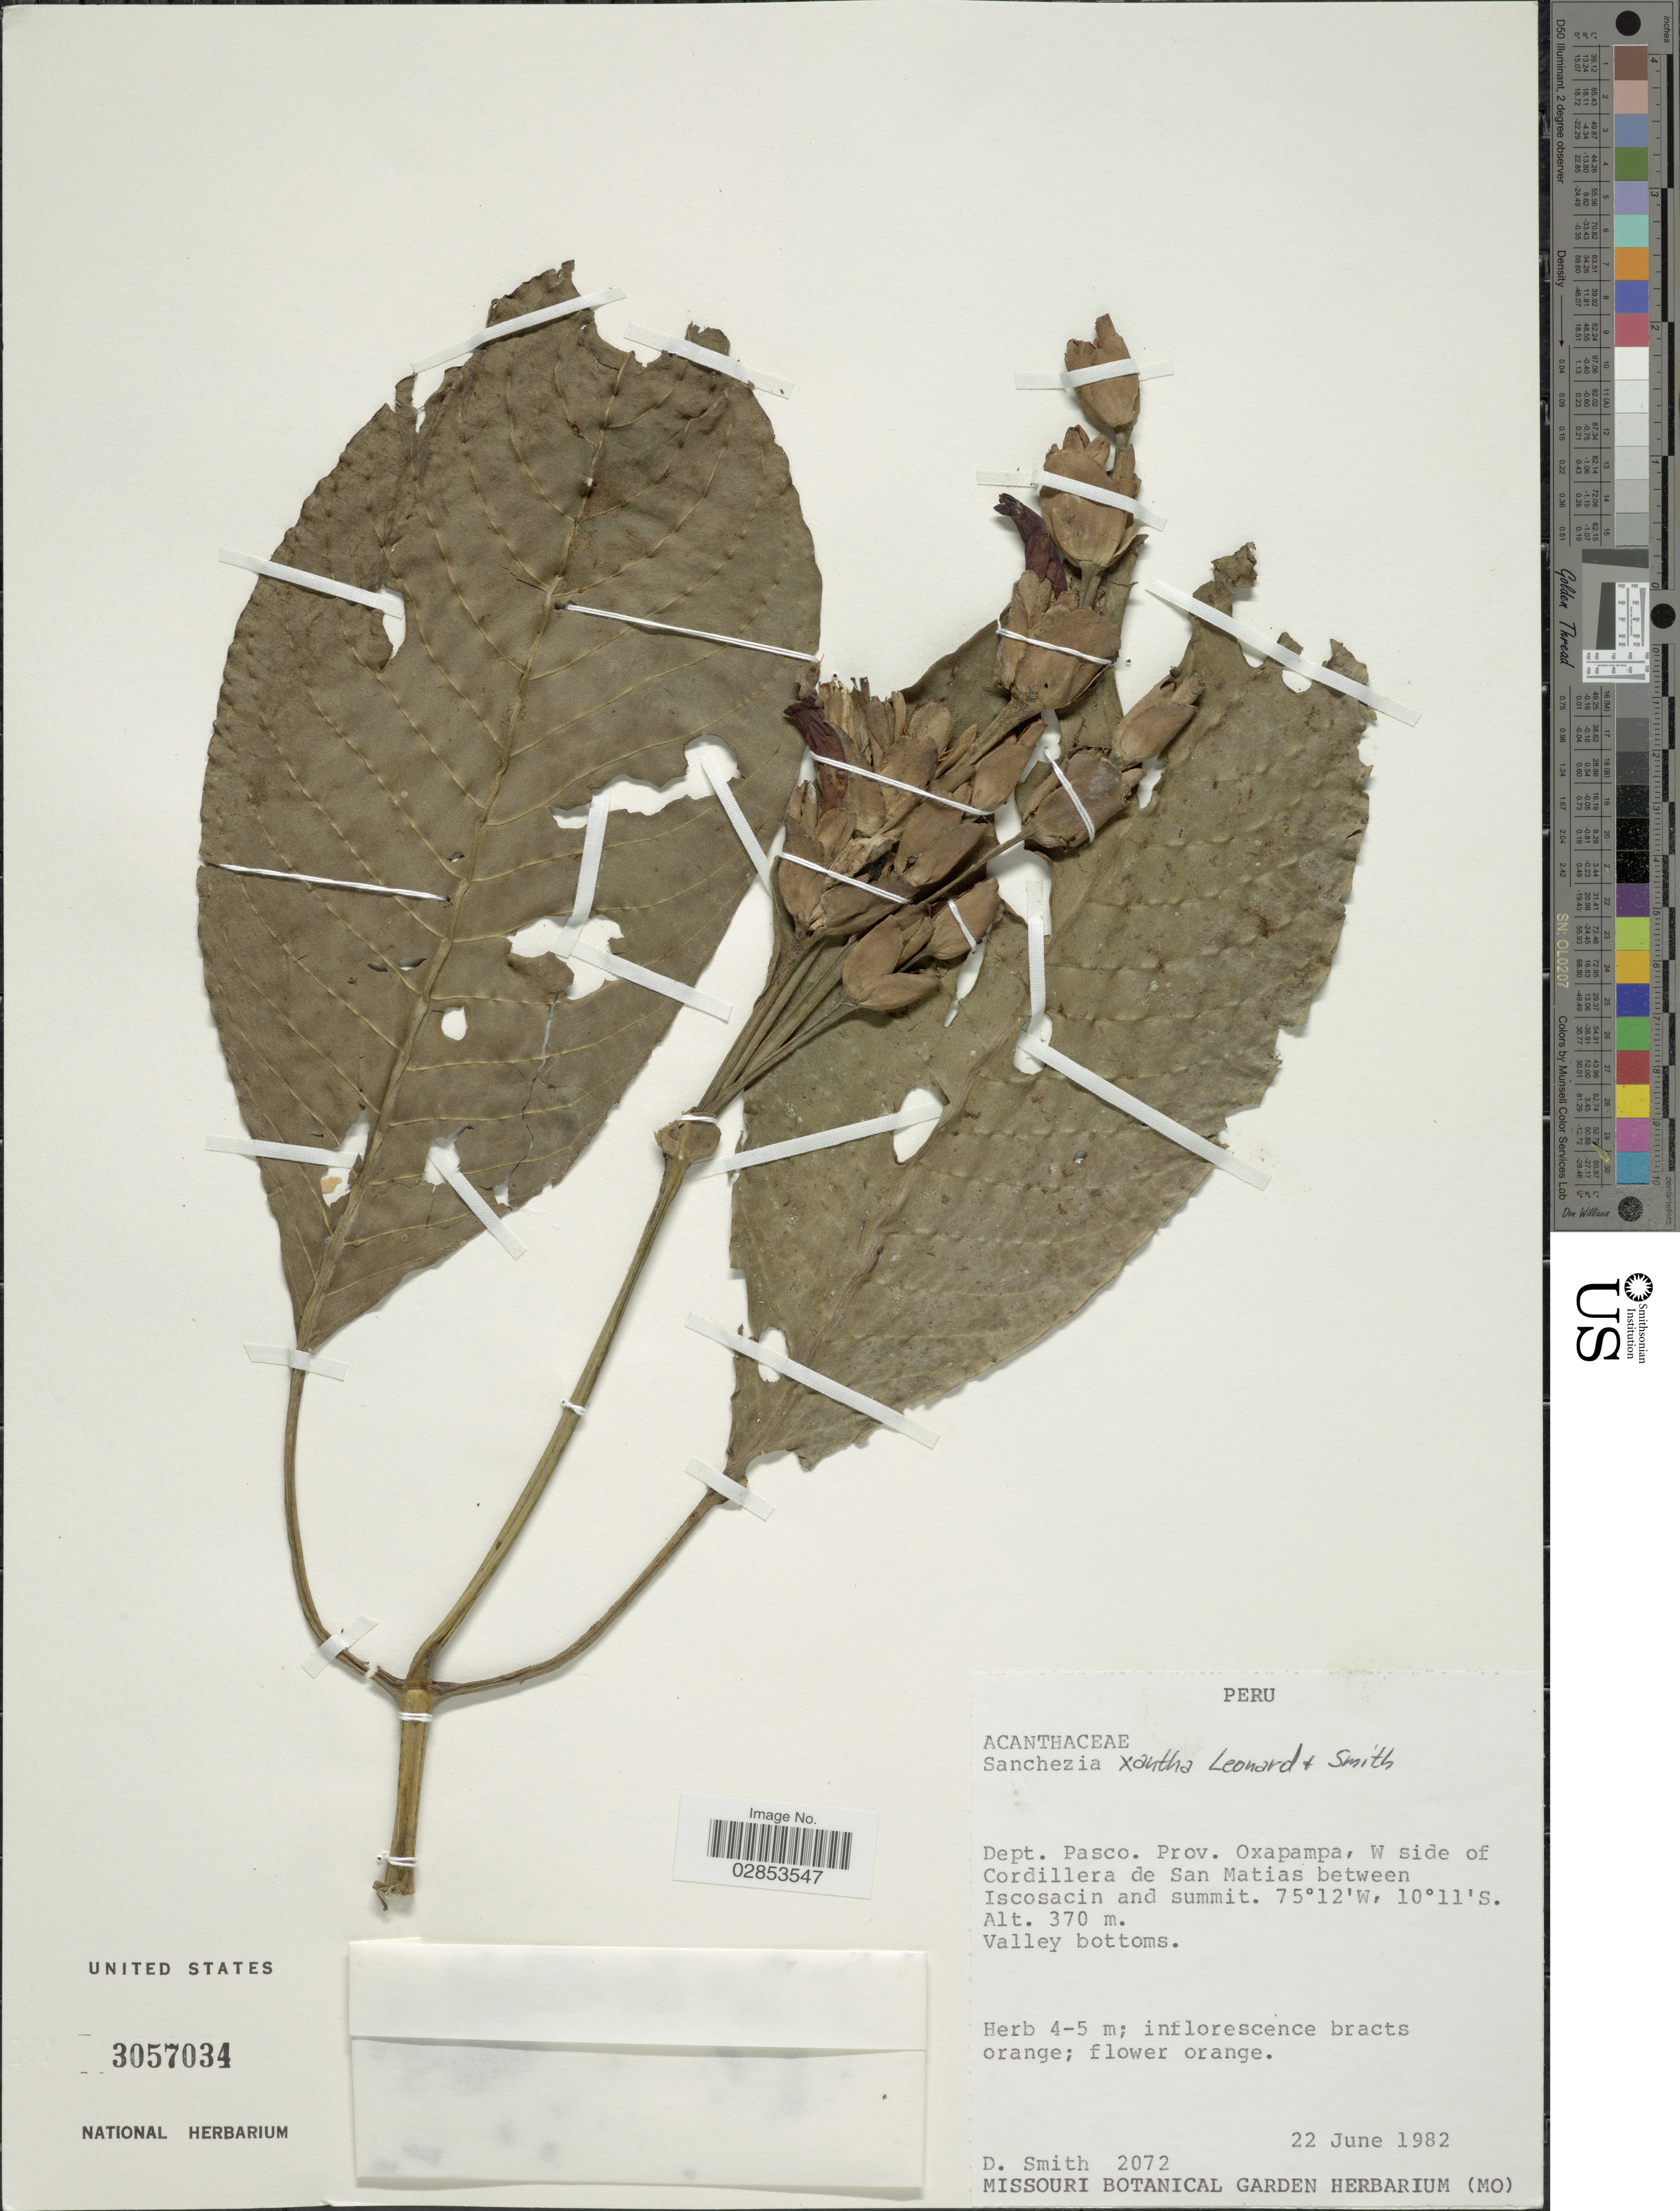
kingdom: Plantae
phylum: Tracheophyta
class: Magnoliopsida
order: Lamiales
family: Acanthaceae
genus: Sanchezia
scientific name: Sanchezia rubriflora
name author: Leonard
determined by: Azevedo, Igor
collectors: D. Smith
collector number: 2072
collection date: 1982-06-22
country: Peru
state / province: Pasco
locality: Dept. Pasco. Prov. Oxapampa, W side of Cordillera de San Matias between Iscosacin and summit.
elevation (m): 370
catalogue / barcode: US 3057034